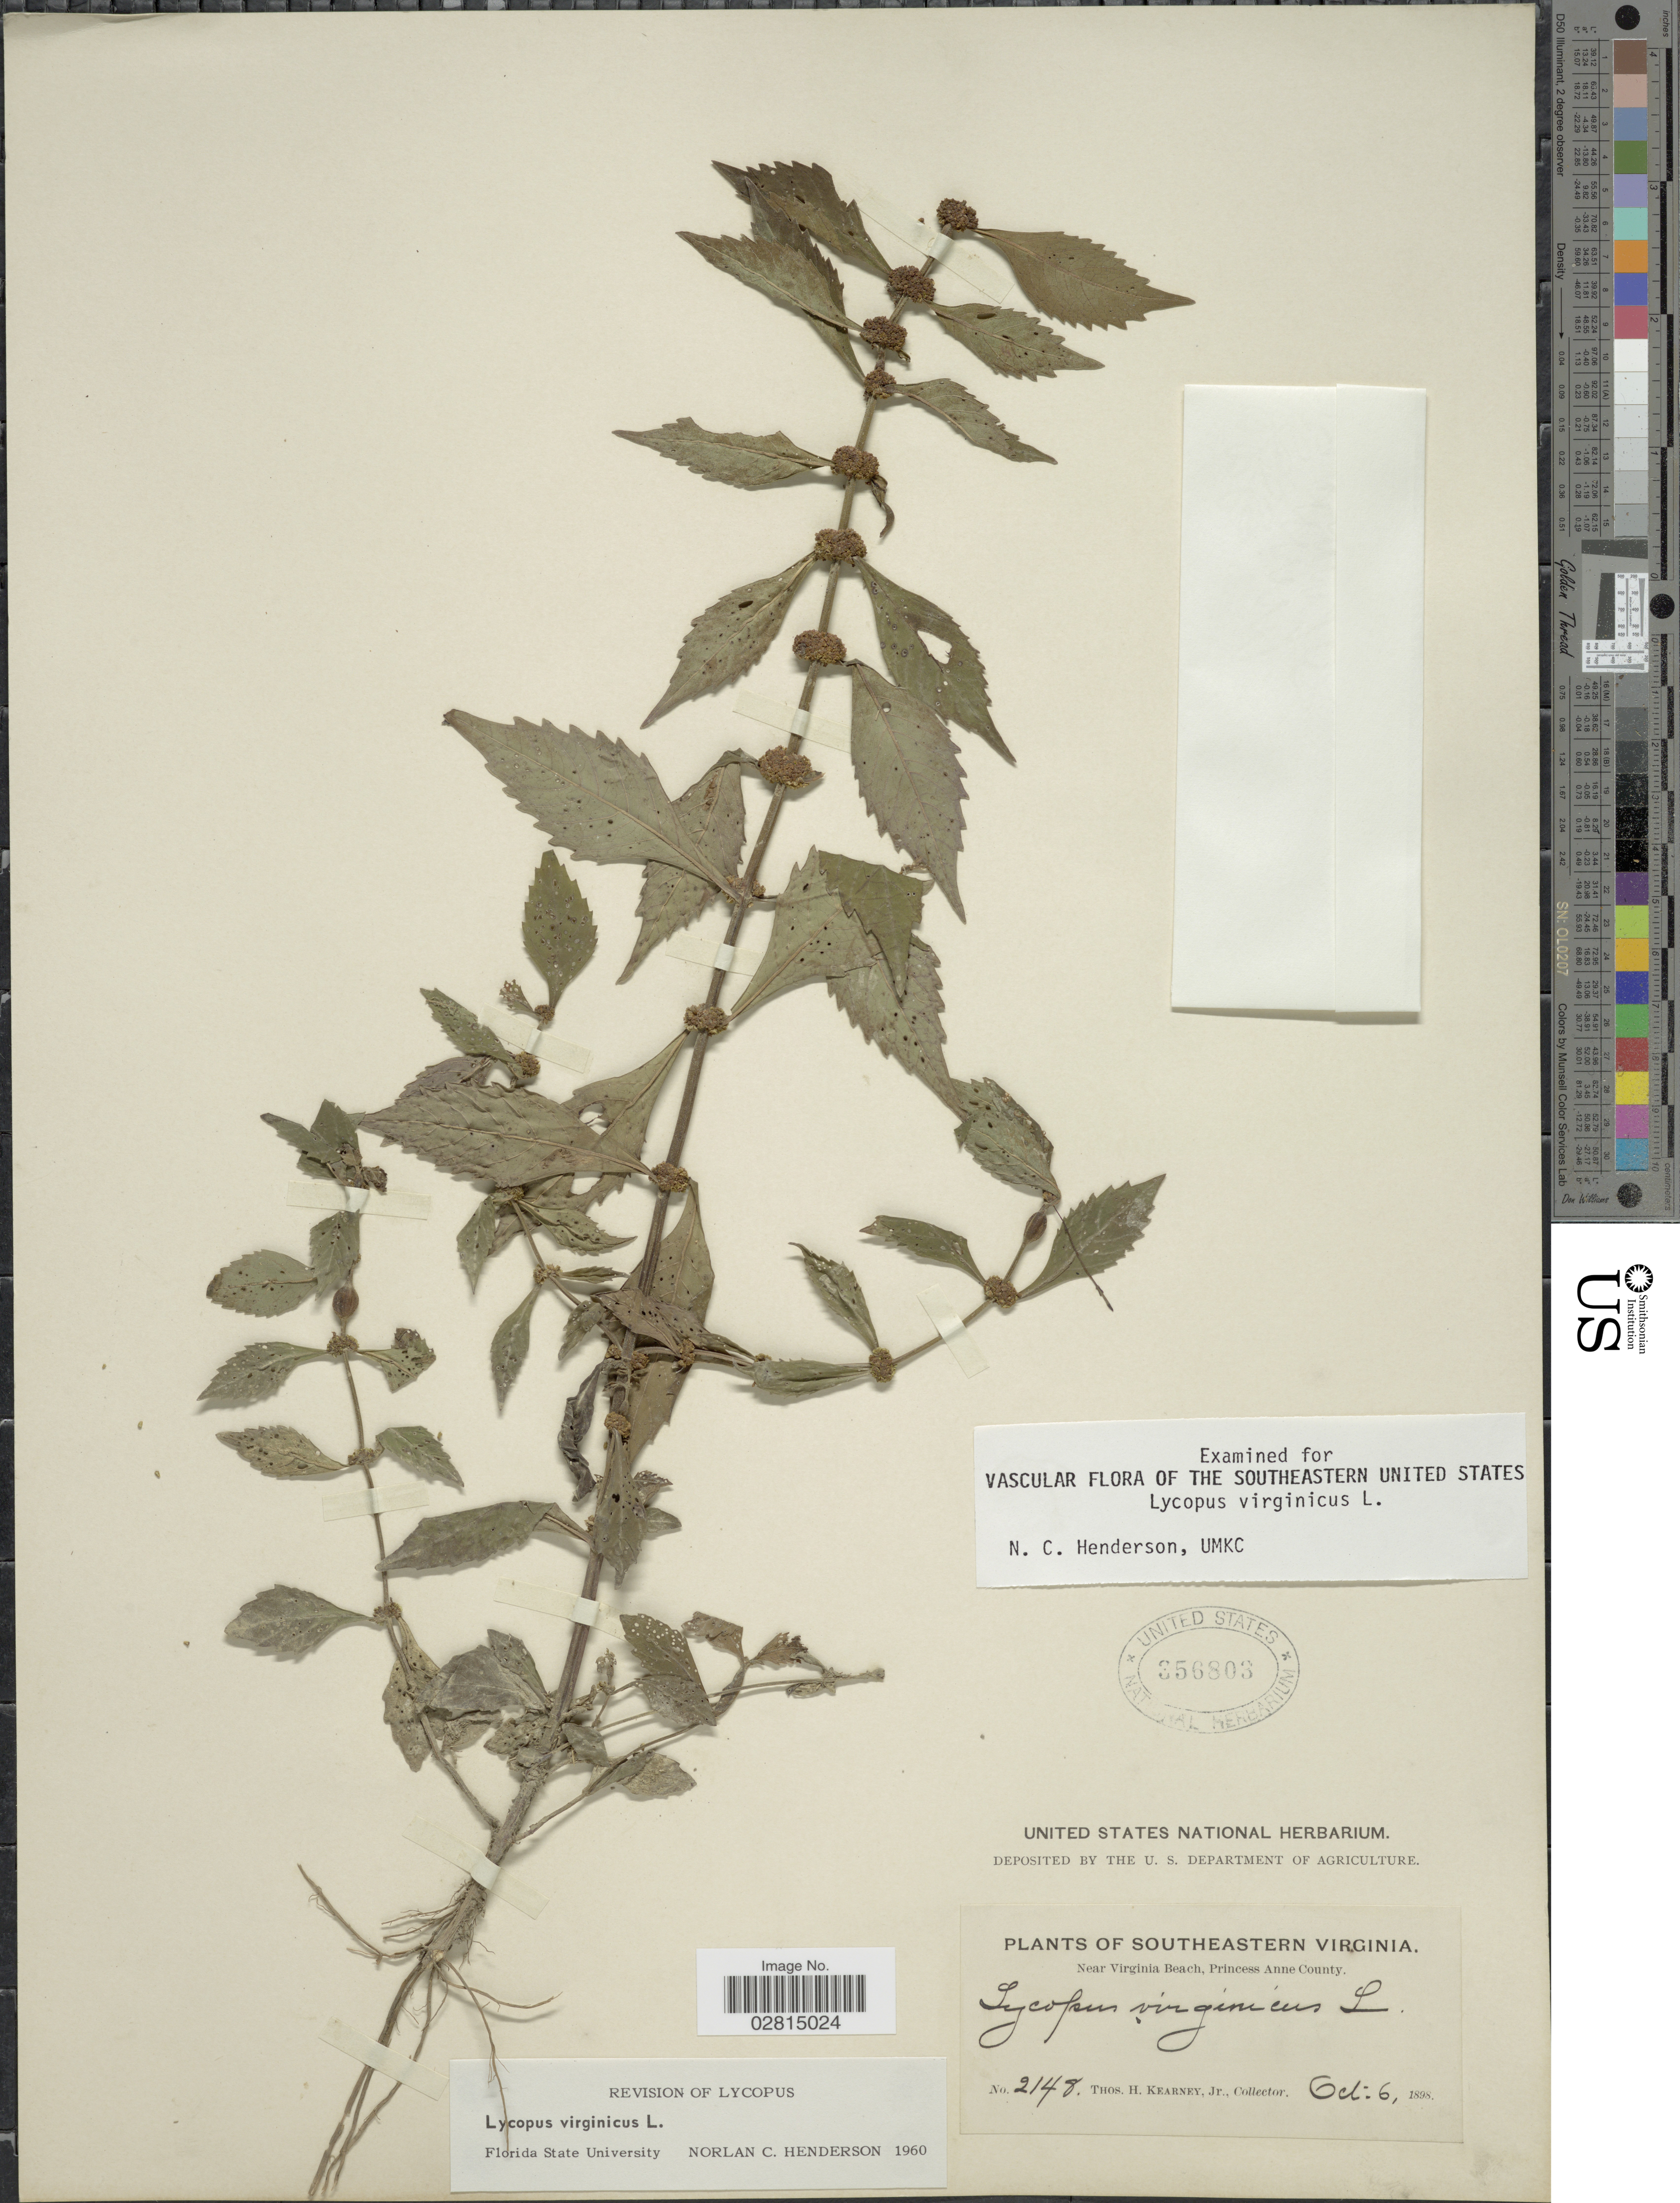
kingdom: Plantae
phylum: Tracheophyta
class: Magnoliopsida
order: Lamiales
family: Lamiaceae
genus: Lycopus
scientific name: Lycopus virginicus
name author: L.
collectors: T. H. Kearney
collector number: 2148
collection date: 1898-10-06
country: United States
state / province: Virginia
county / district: City of Virginia Beach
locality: Southeastern Virginia, near Virginia Beach, Princess Anne (=historic county name) County.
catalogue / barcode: US 356803